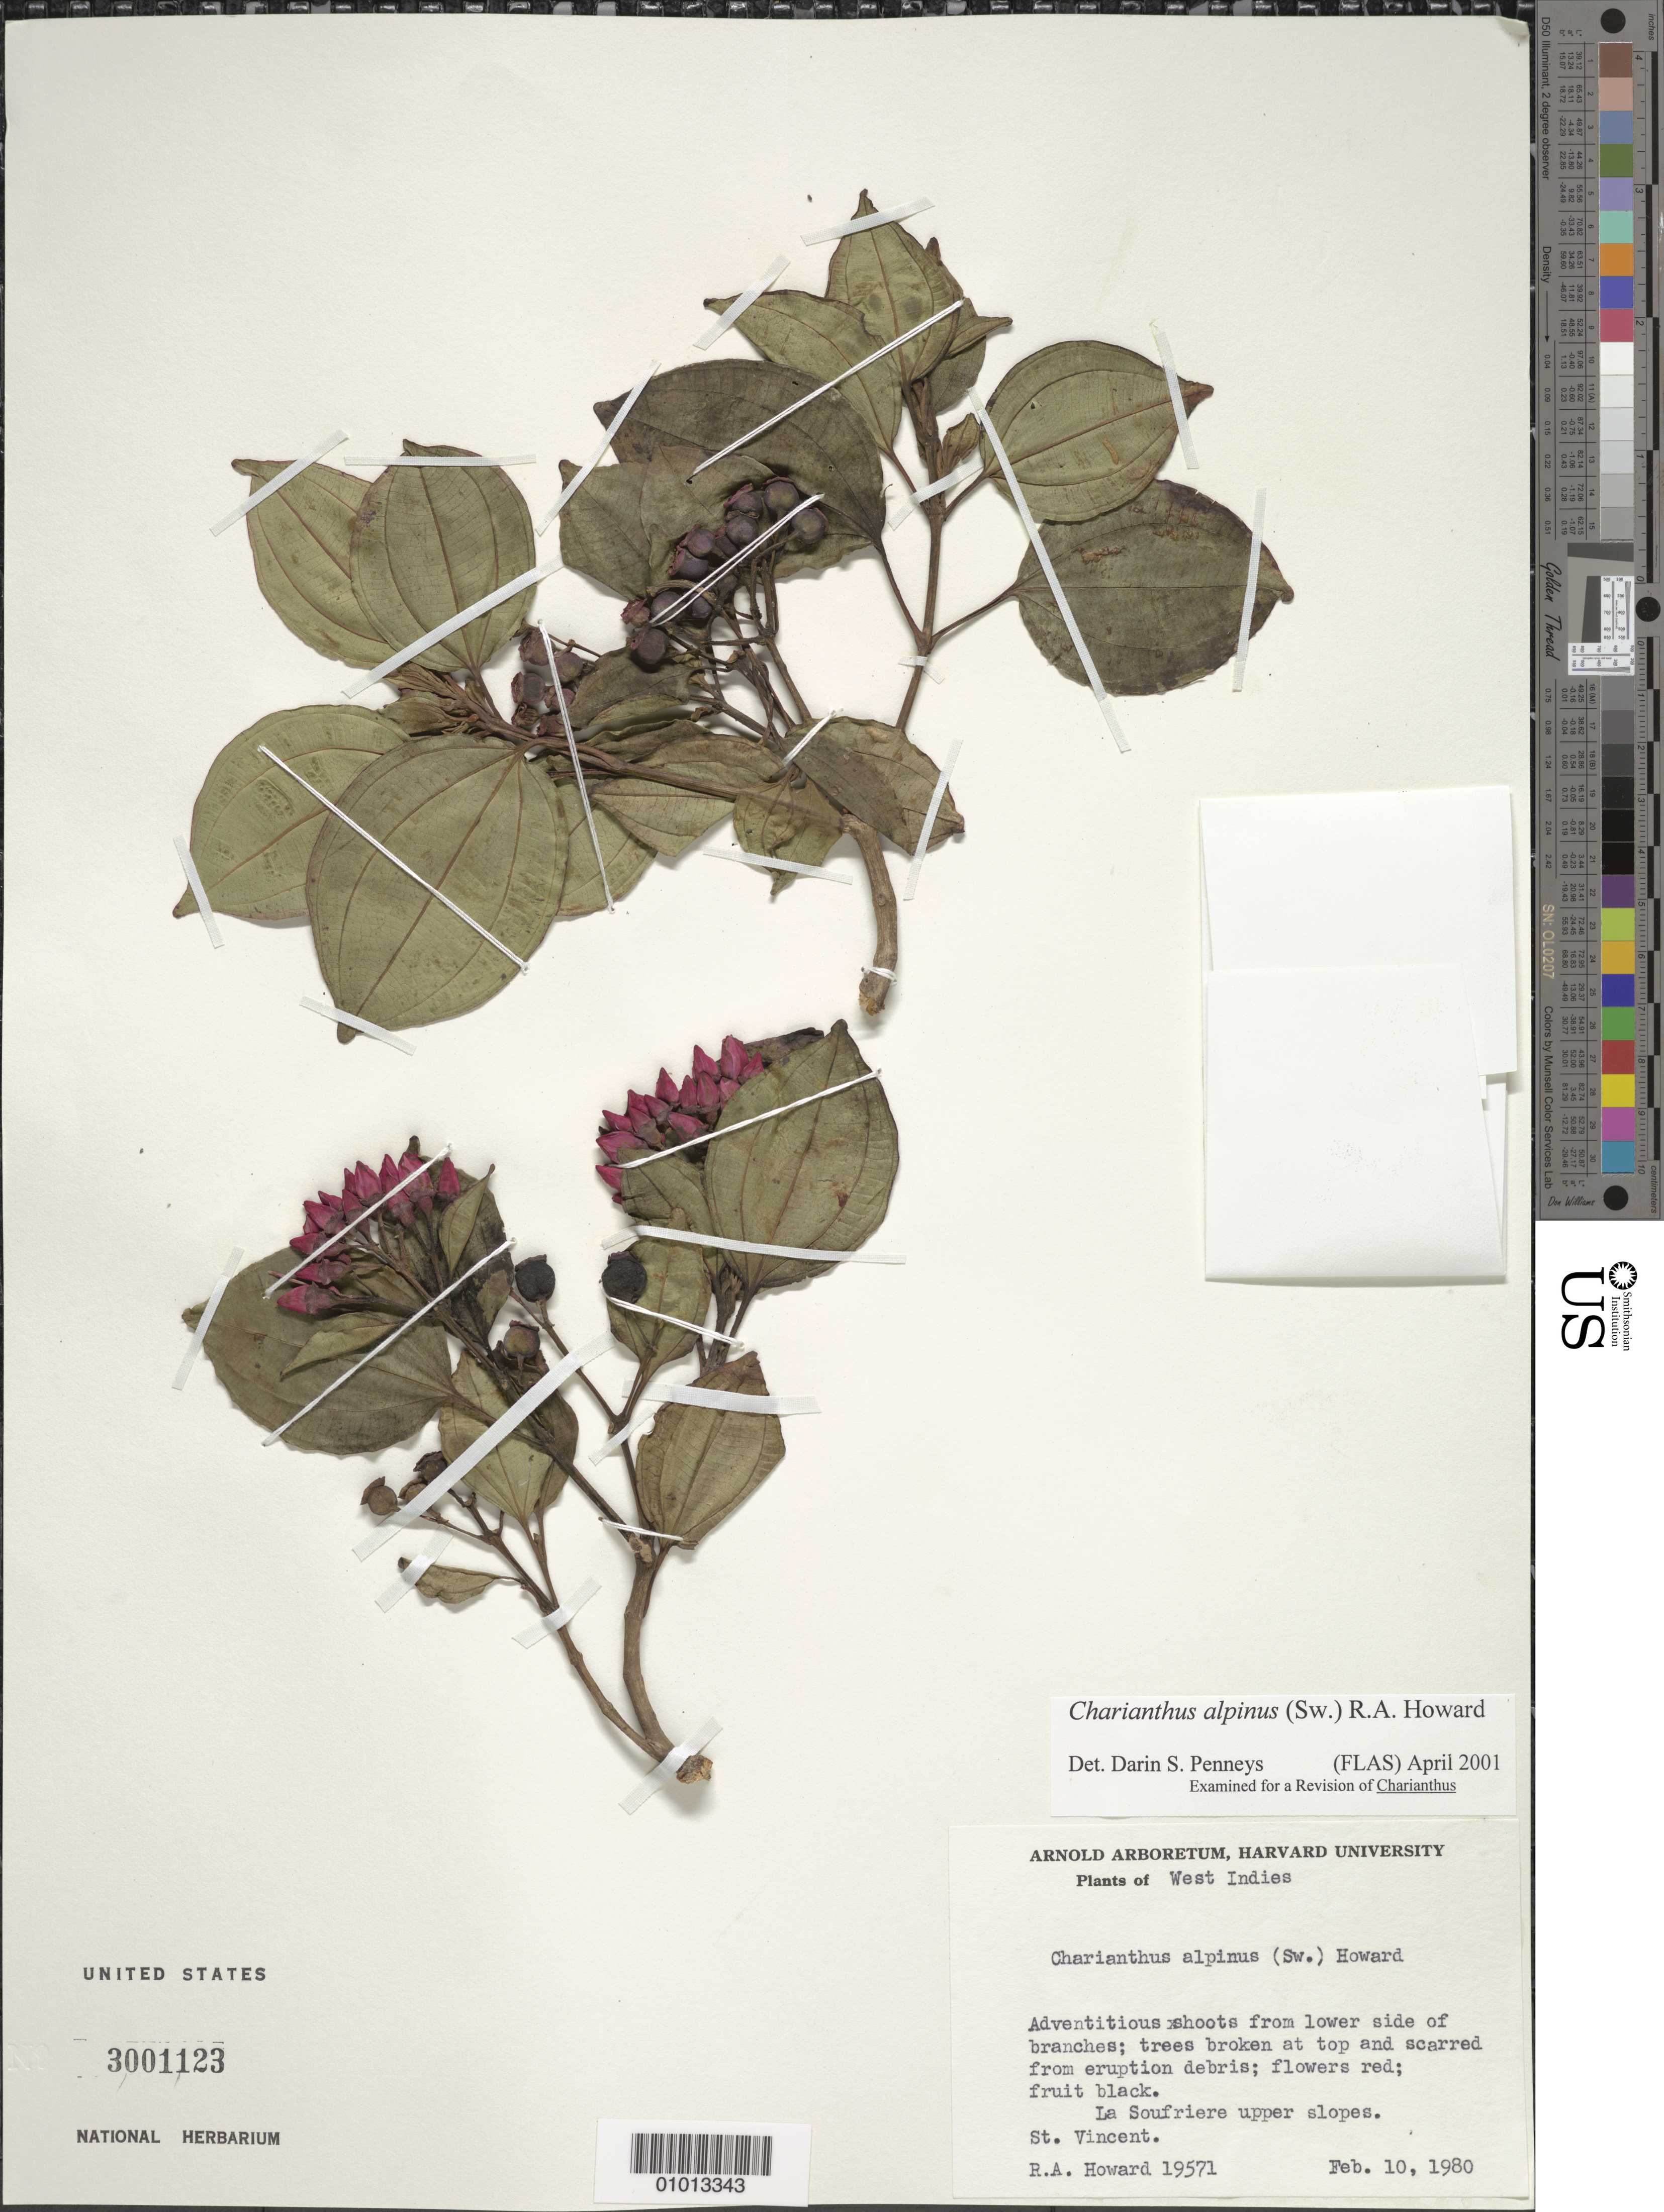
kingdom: Plantae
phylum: Tracheophyta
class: Magnoliopsida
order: Myrtales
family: Melastomataceae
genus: Charianthus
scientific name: Charianthus alpinus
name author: (Sw.) R.A. Howard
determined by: Penneys, D. S.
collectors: R. A. Howard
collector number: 19571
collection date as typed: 10 Feb 1980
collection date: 1980-02-10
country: St. Vincent - Grenadines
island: St. Vincent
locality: La Soufriere upper slopes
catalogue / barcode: US 3001123